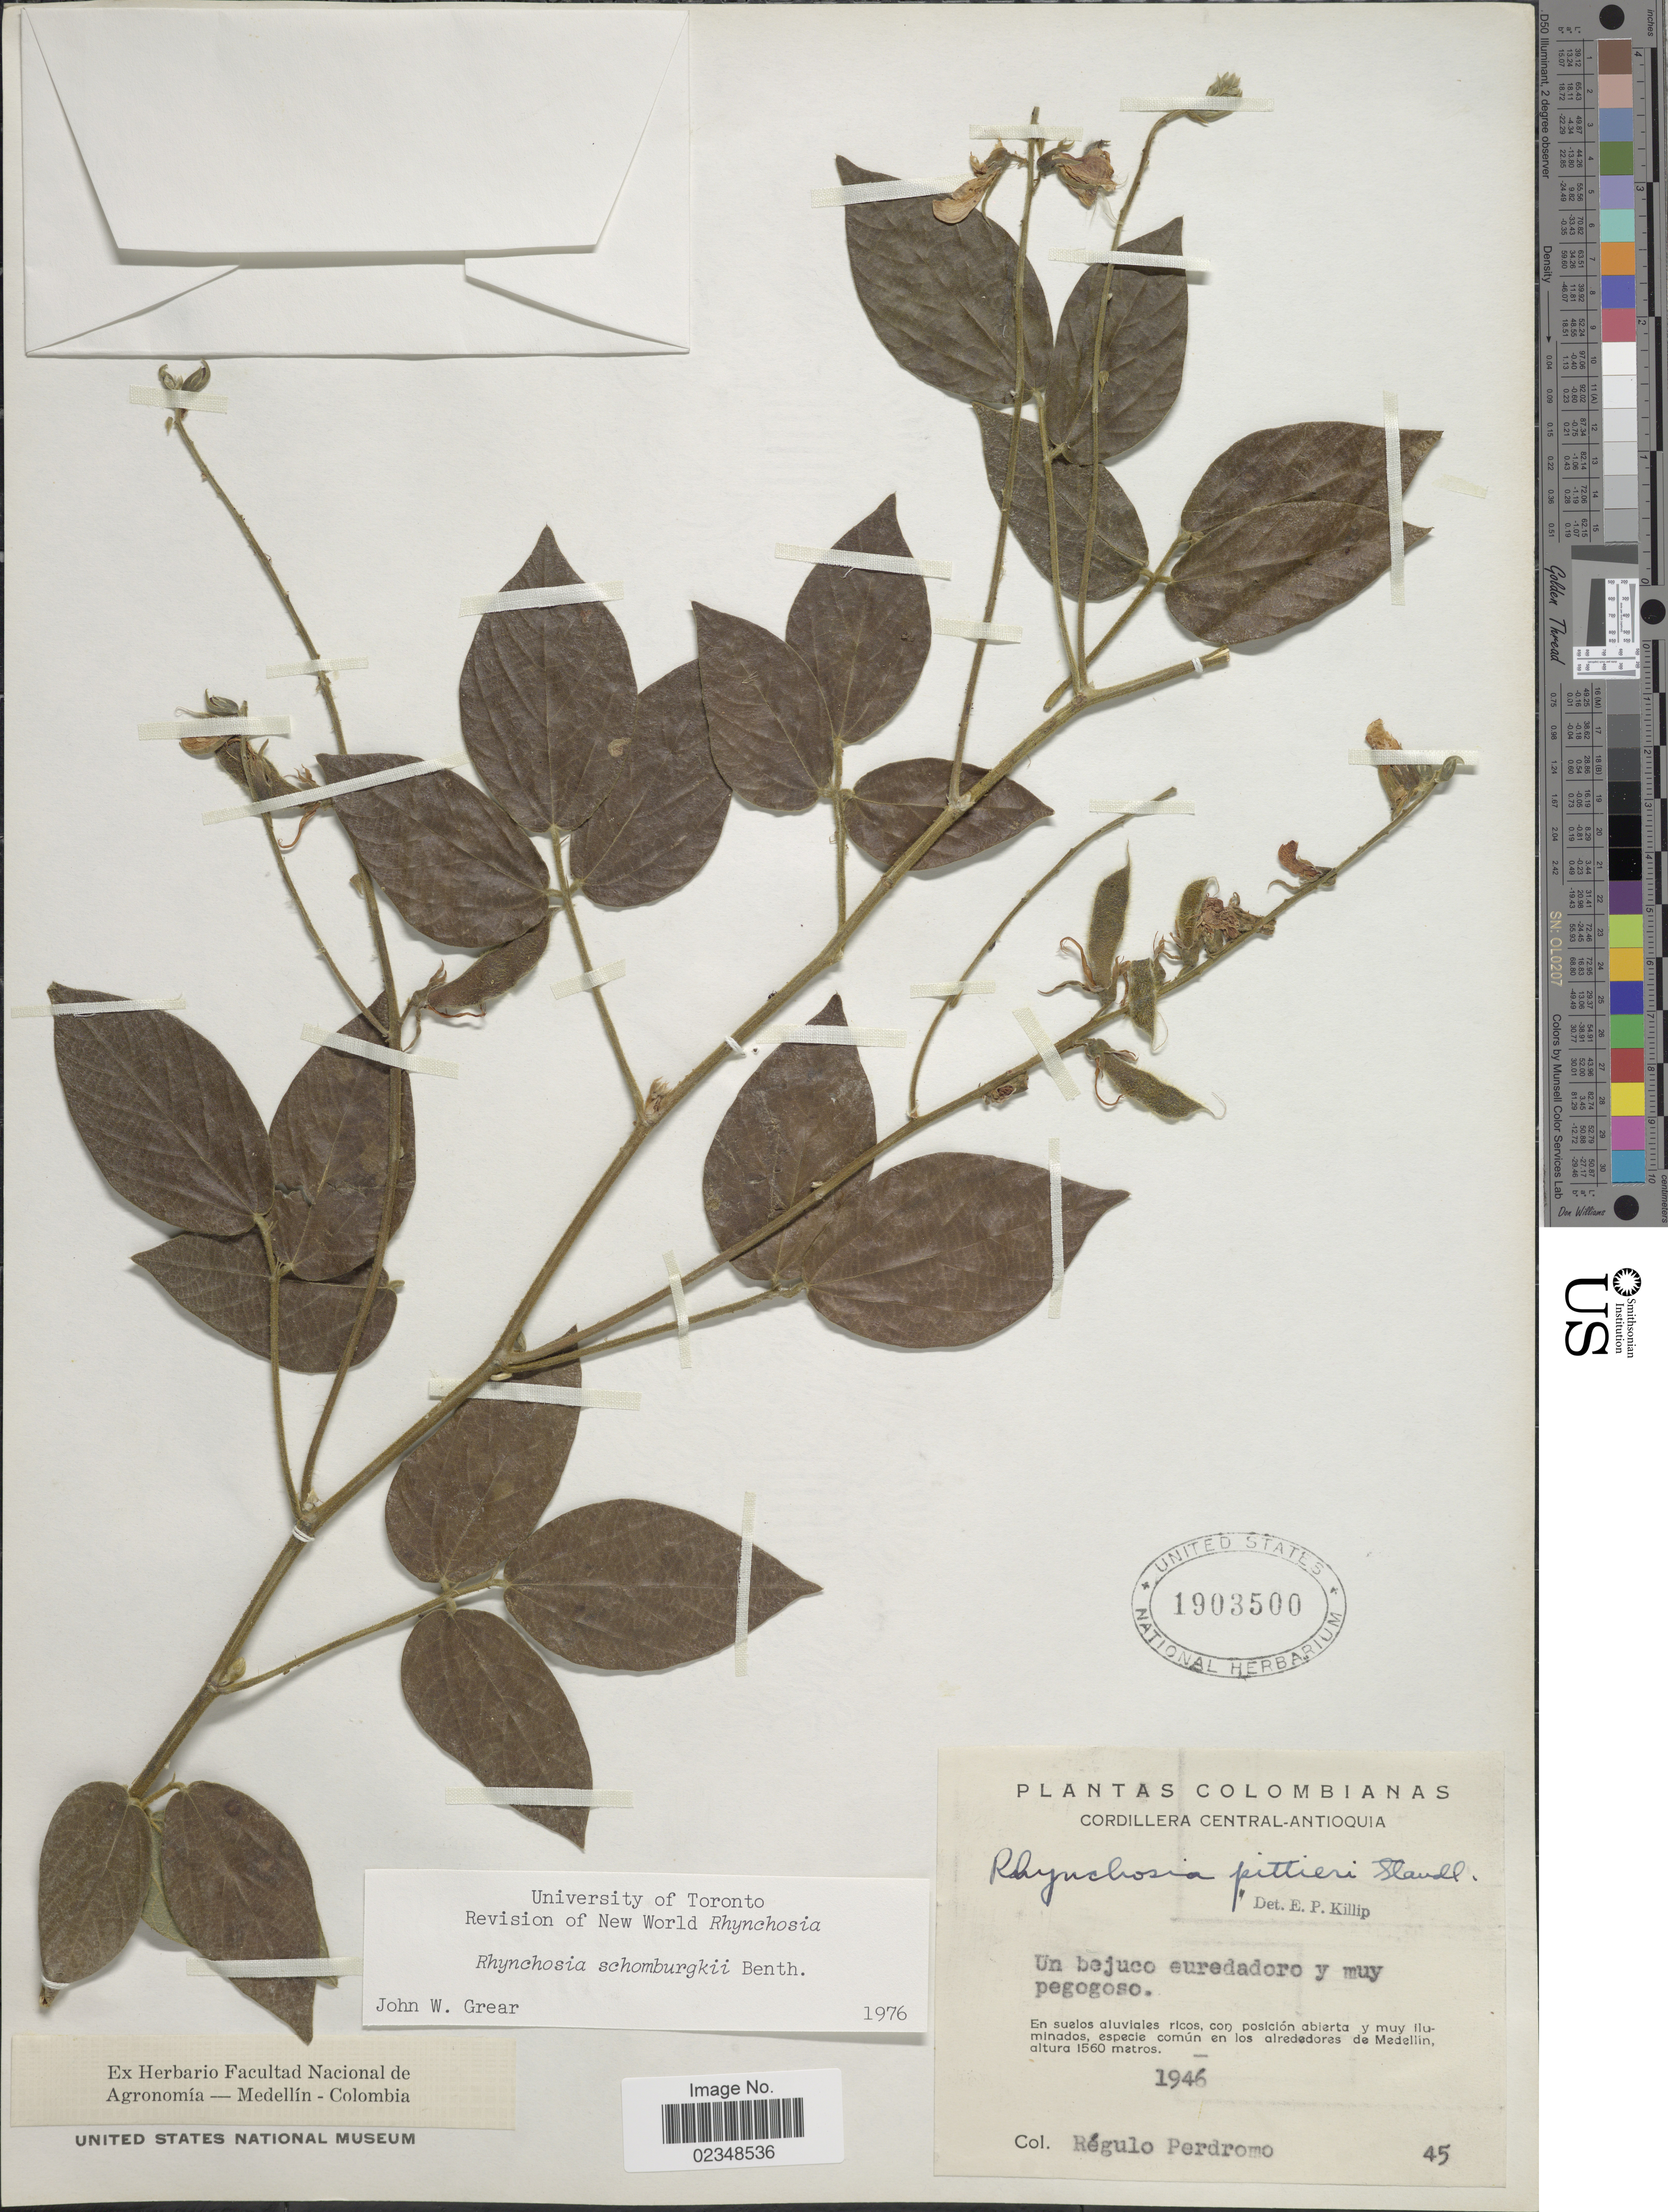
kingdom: Plantae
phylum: Tracheophyta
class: Magnoliopsida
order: Fabales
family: Fabaceae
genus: Rhynchosia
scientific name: Rhynchosia schomburgkii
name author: Benth. in Mart.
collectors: R. Perdromo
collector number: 45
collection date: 1946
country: Colombia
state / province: Antioquia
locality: Cordillera Central, en los alrededores deMedellin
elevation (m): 1560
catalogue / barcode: US 1903500